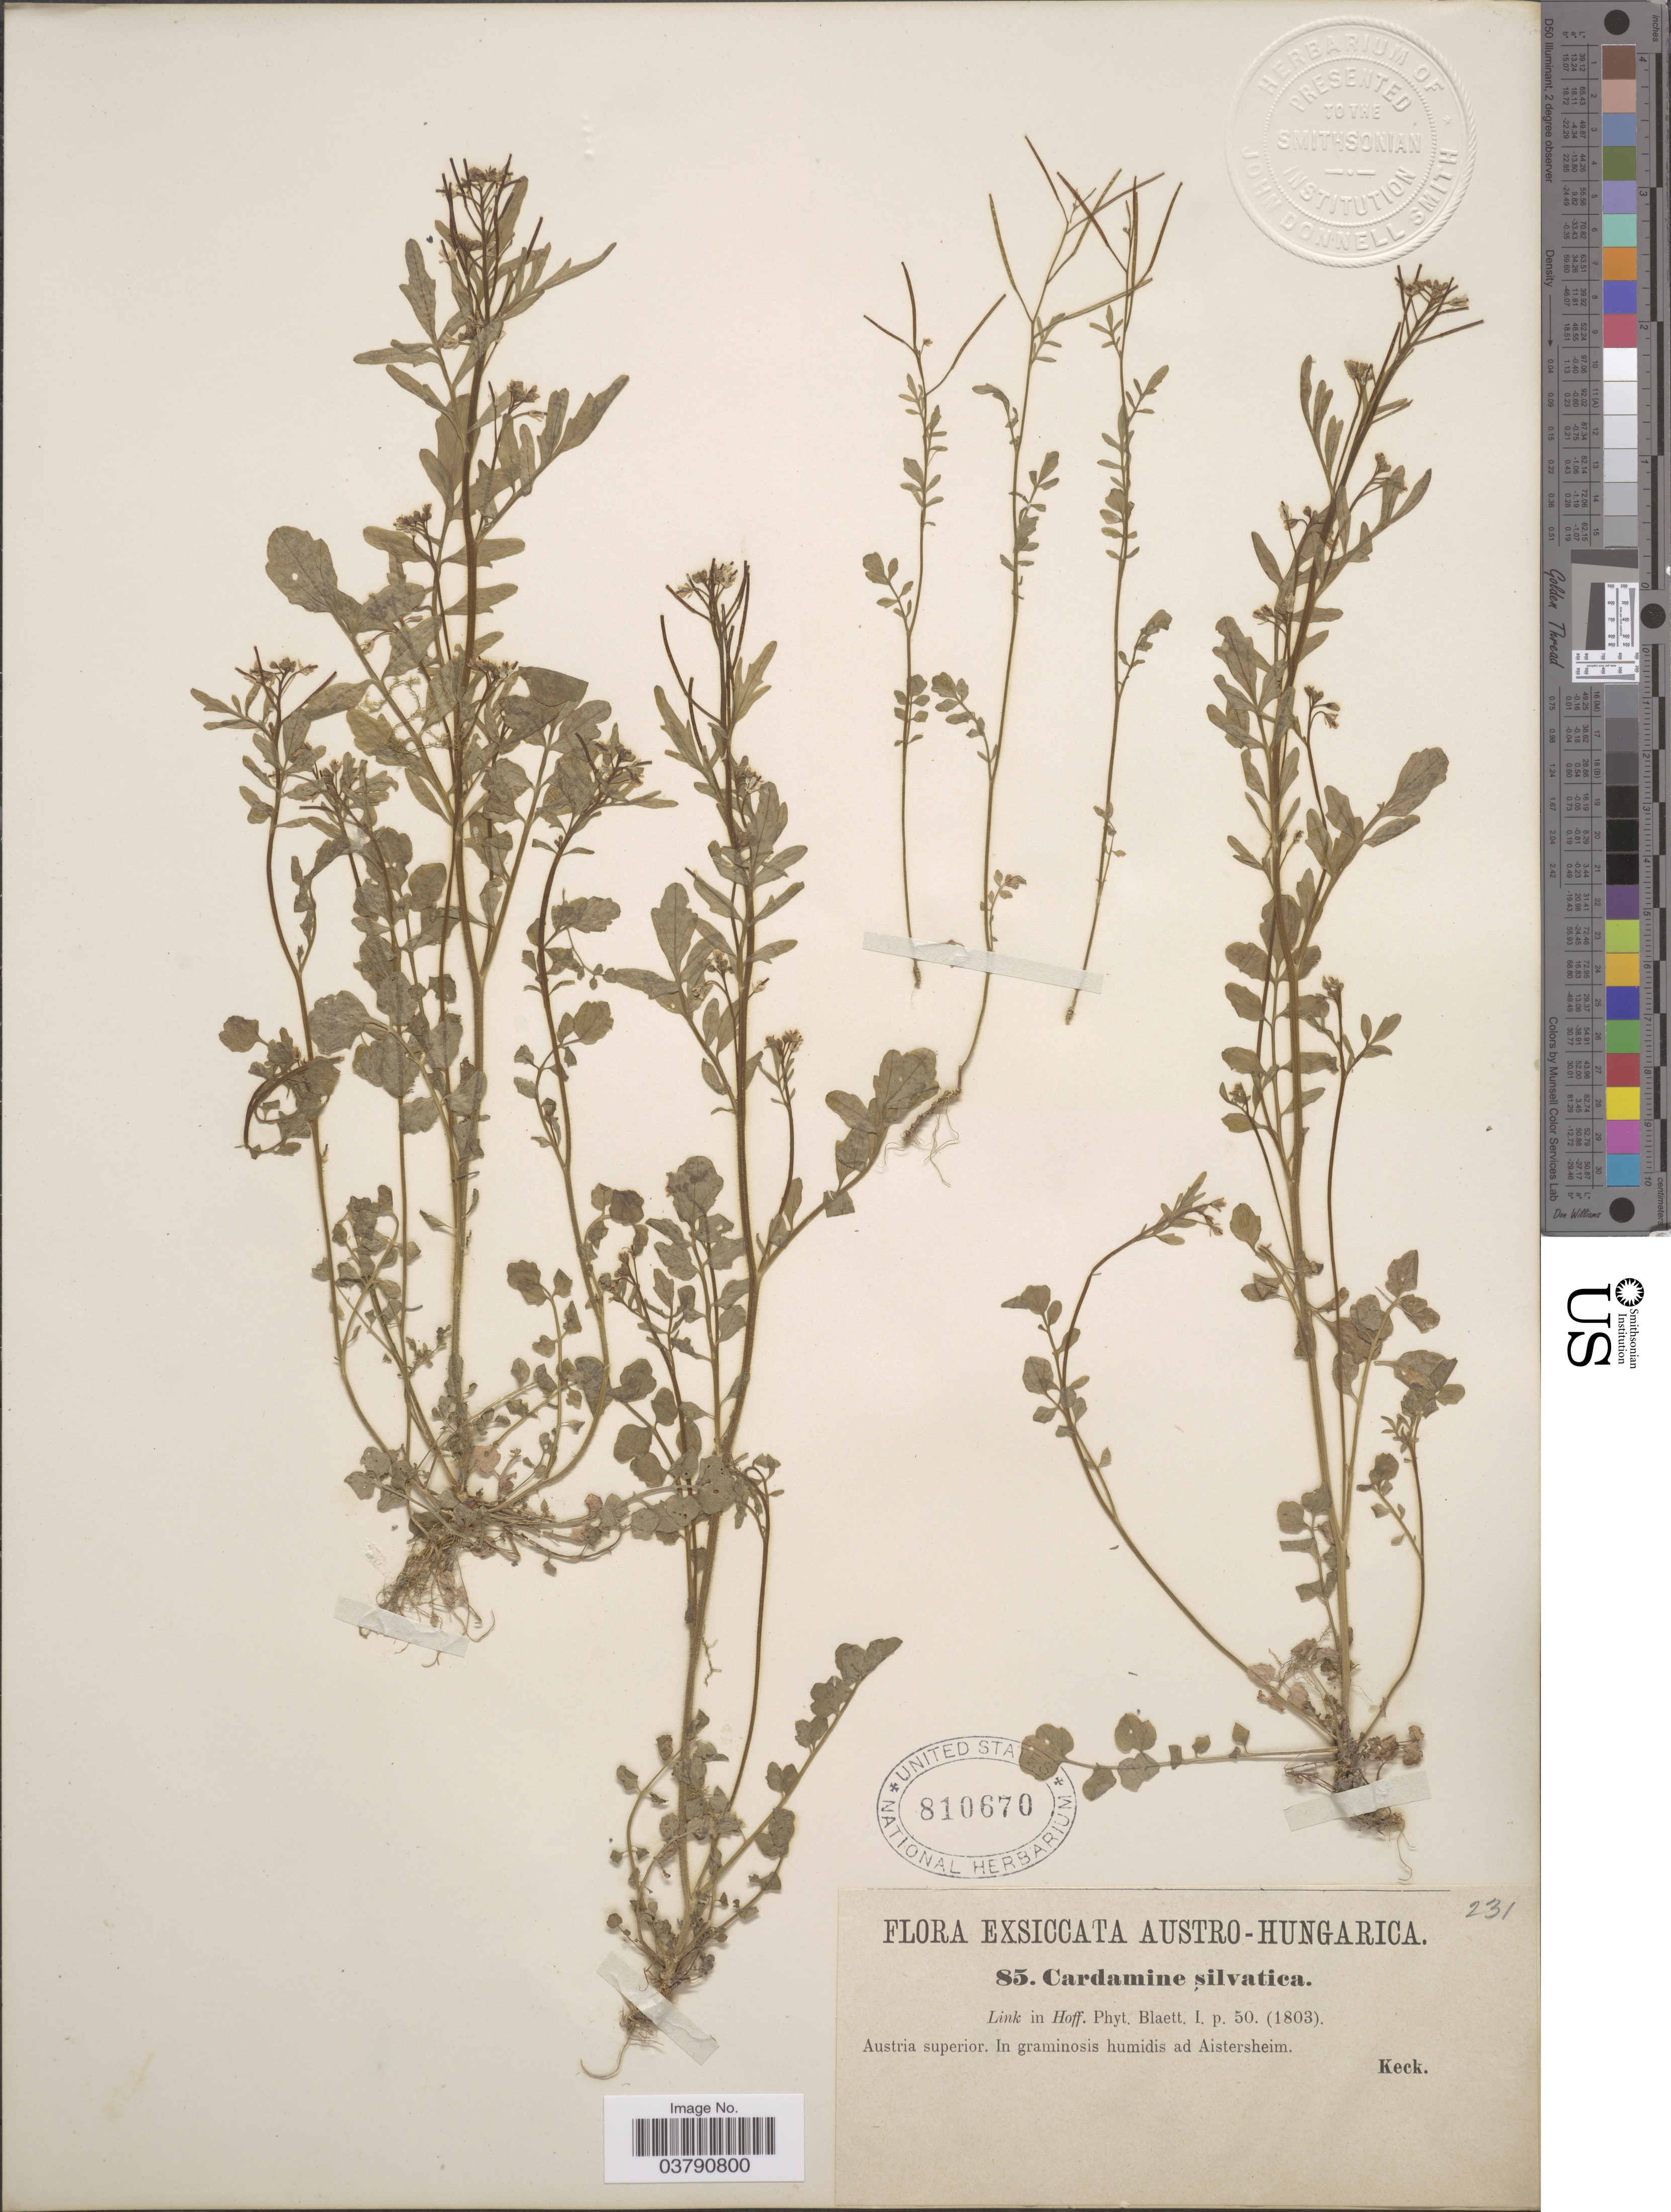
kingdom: Plantae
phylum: Tracheophyta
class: Magnoliopsida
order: Brassicales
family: Brassicaceae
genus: Cardamine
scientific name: Cardamine sylvatica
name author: Link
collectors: -- Keck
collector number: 231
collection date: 1803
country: Austria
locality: Austro- Hungarica. Austria superior. In graminosis humidis ad Aistersheim.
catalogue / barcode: US 810670